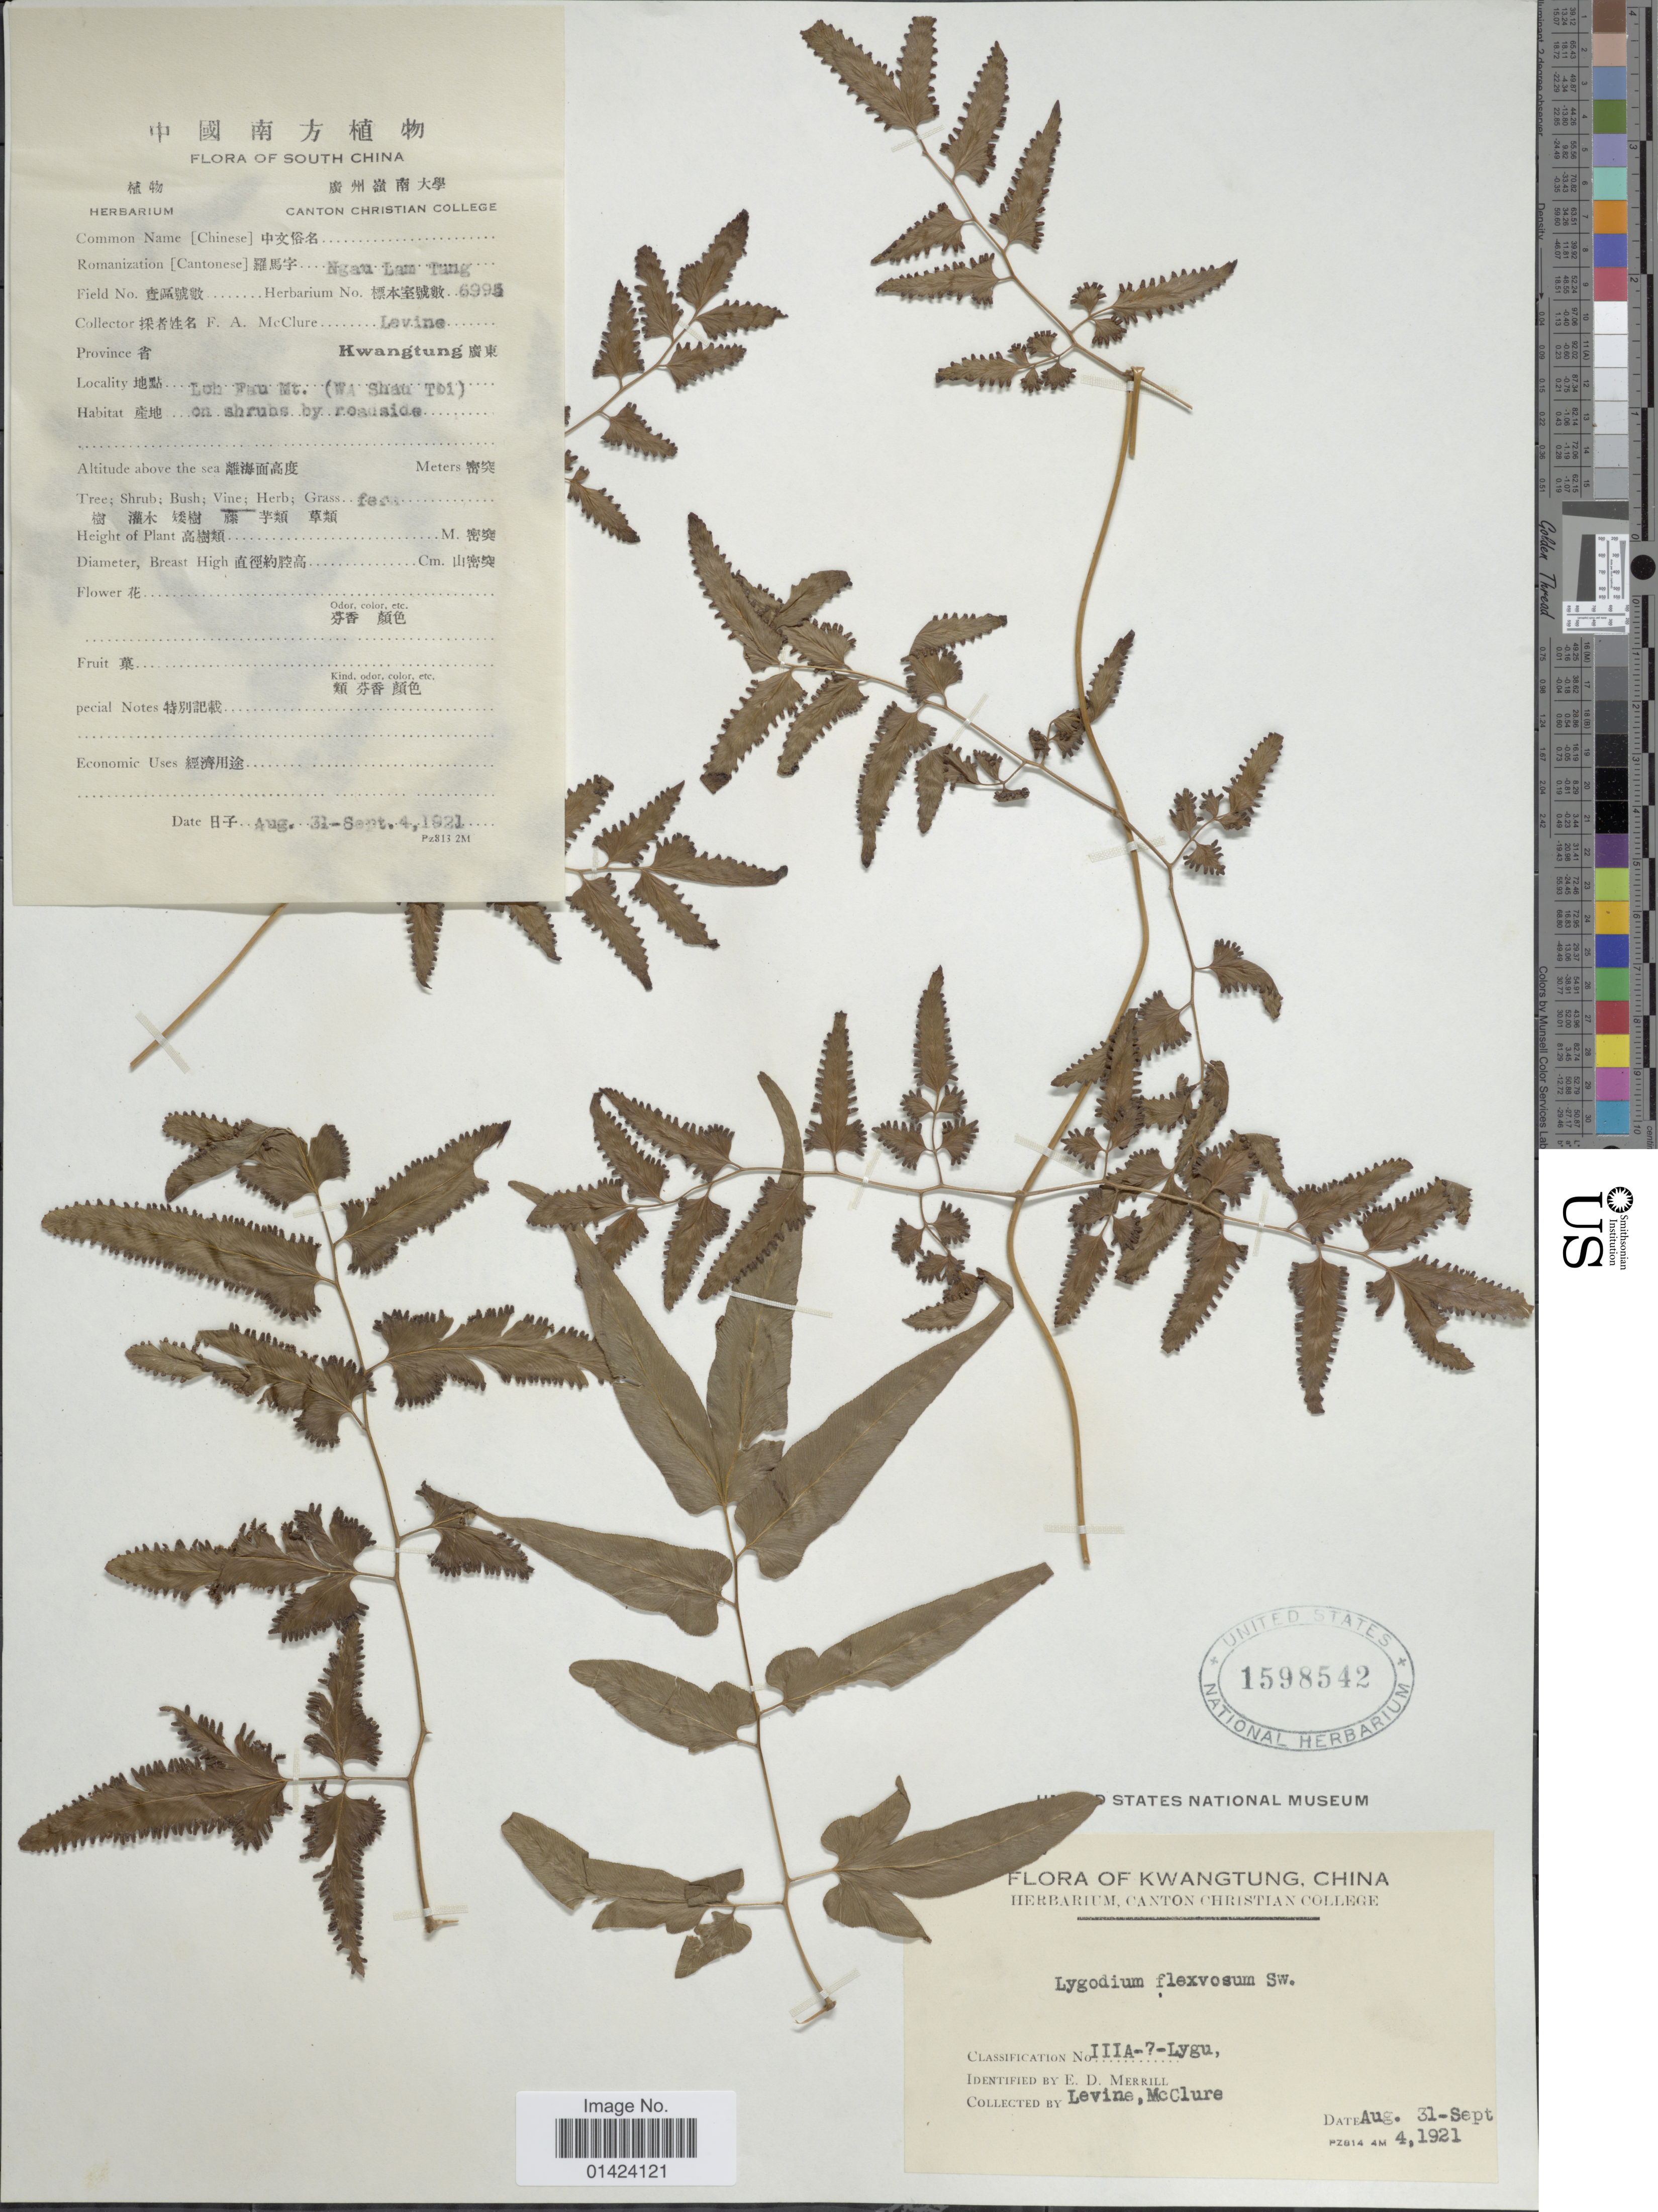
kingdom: Plantae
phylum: Tracheophyta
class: Polypodiopsida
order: Schizaeales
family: Lygodiaceae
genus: Lygodium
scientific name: Lygodium flexuosum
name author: Sw.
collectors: F. A. McClure & -. Levine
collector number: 6995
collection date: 1921-08-31/1921-09-04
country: China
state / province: Guangdong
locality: Loh Fau Mt.(WA Shau Toi), Kwangtung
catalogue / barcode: US 1598542